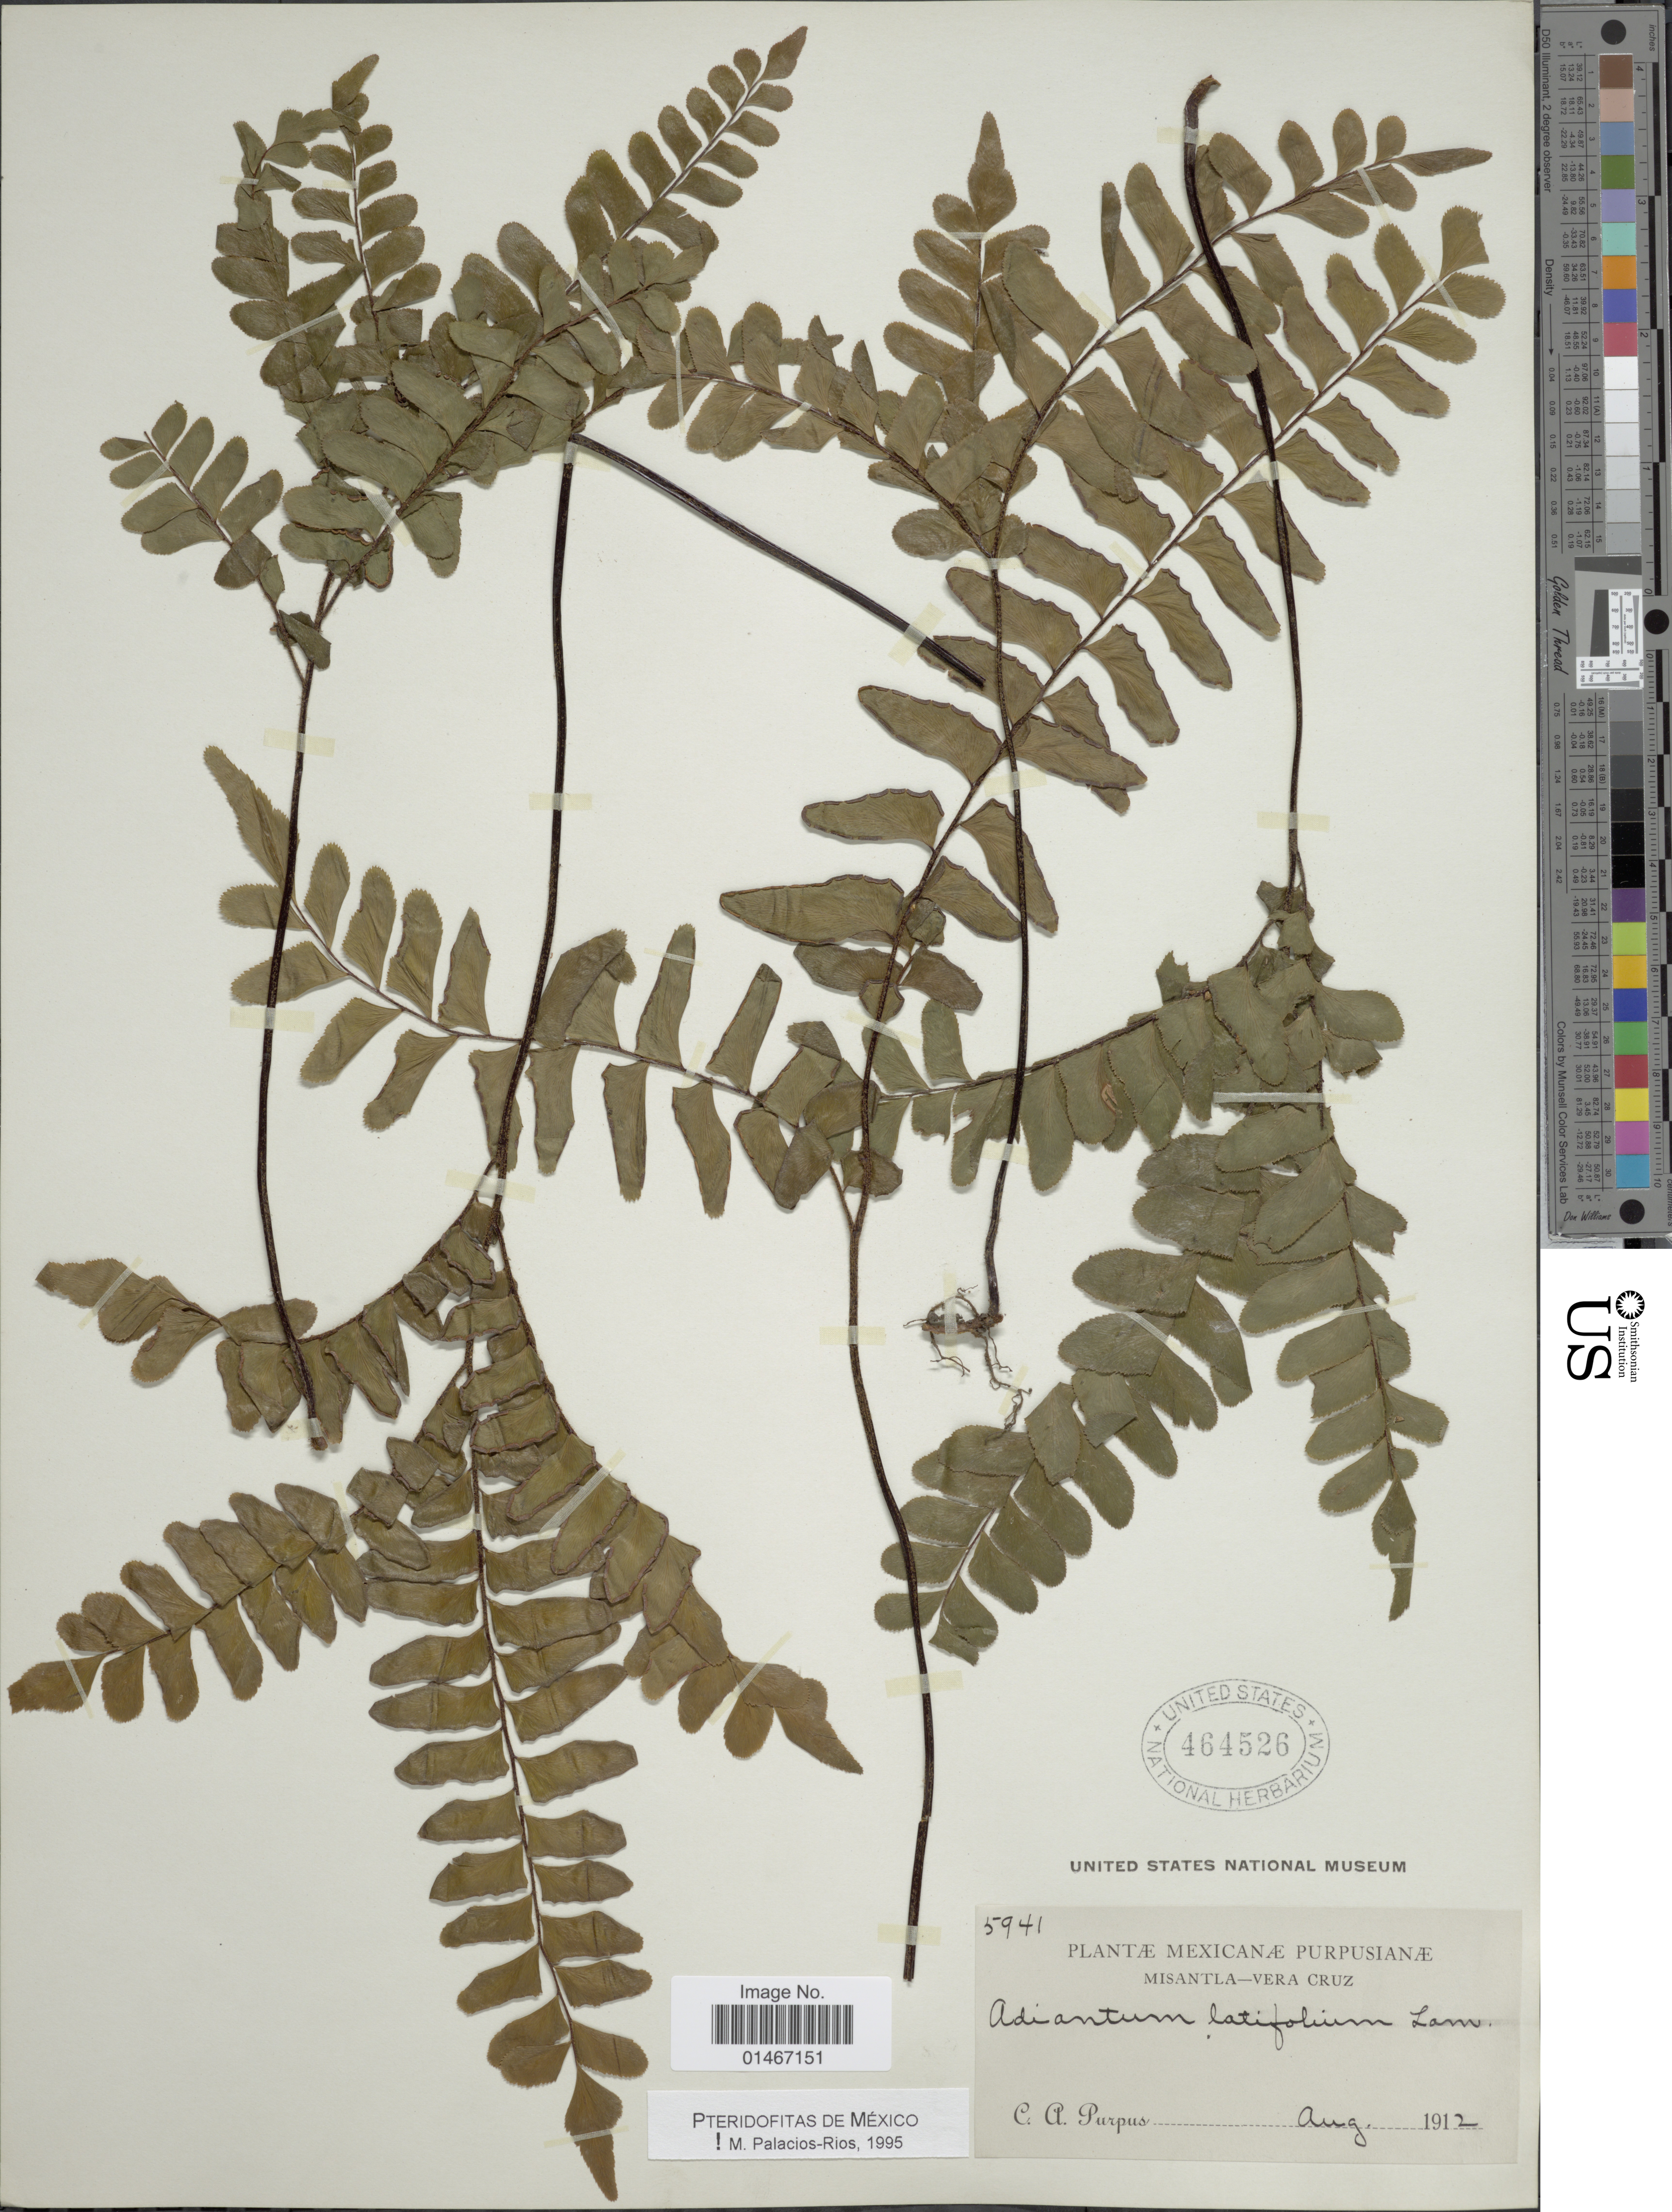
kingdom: Plantae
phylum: Tracheophyta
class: Polypodiopsida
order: Polypodiales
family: Pteridaceae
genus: Adiantum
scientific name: Adiantum latifolium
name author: Lam.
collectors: C. A. Purpus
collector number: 5941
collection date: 1912-08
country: Mexico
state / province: Veracruz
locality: Misantla - Vera Cruz.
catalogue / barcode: US 464526